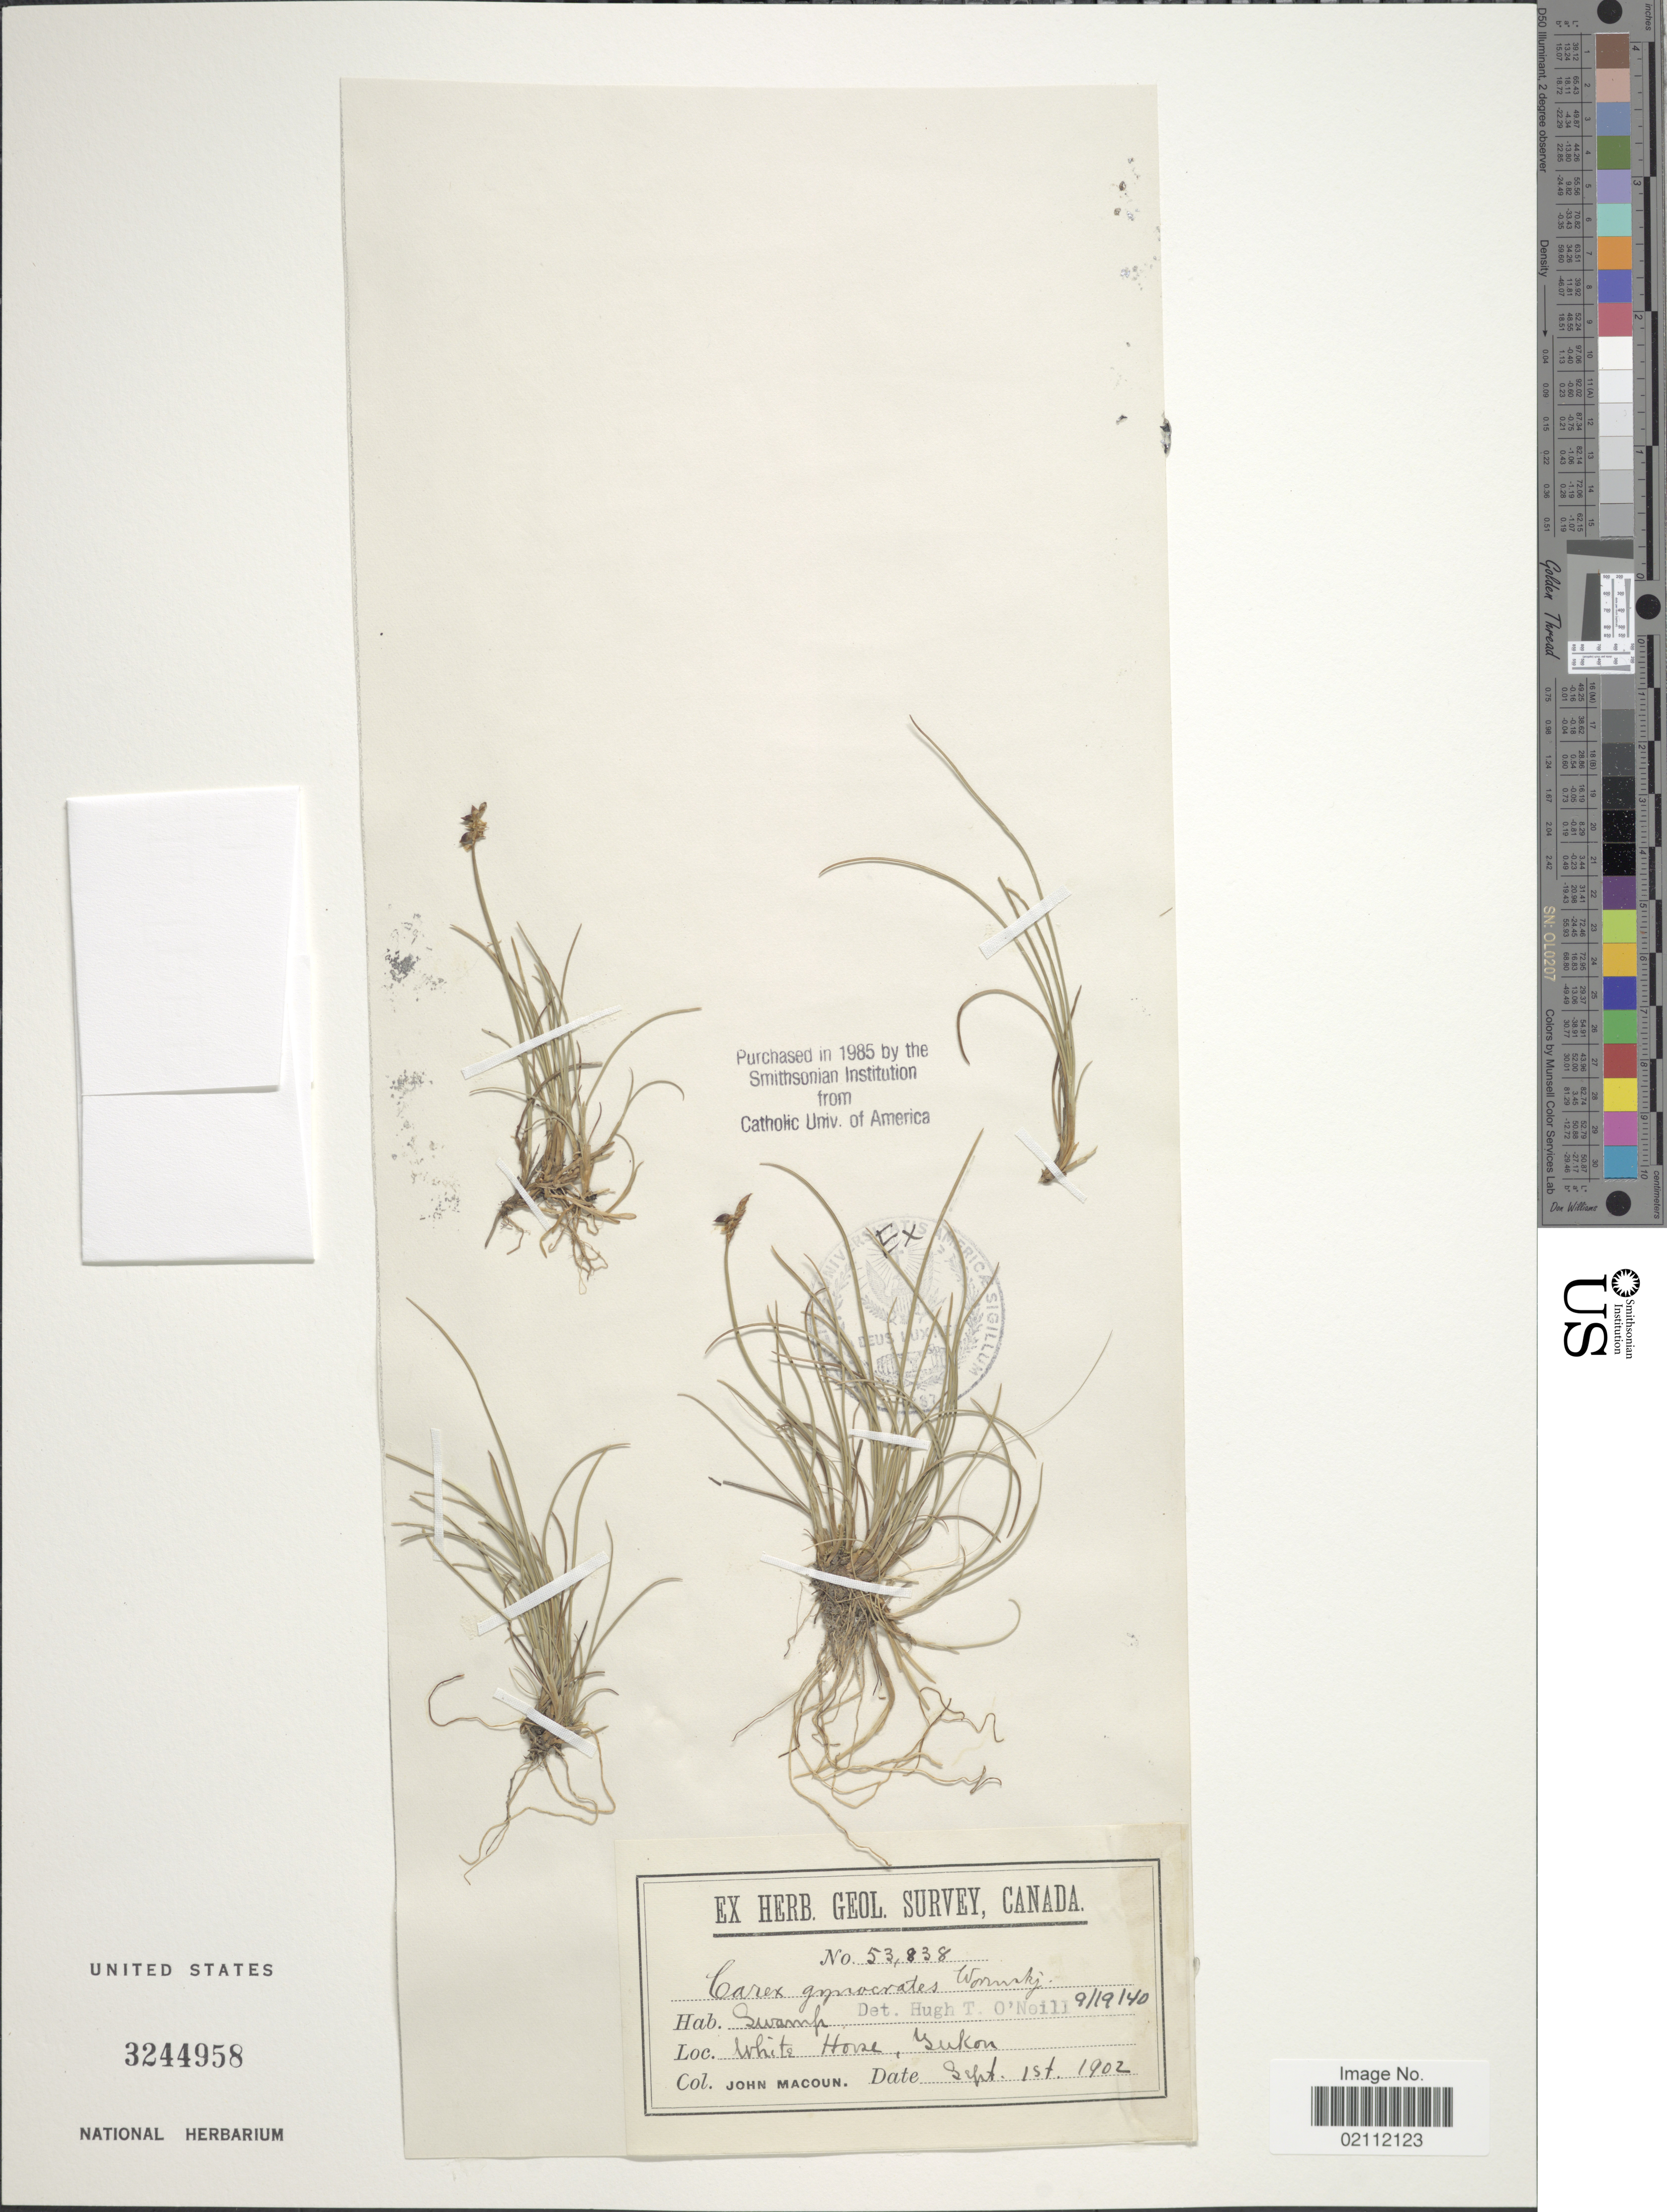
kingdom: Plantae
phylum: Tracheophyta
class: Liliopsida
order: Poales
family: Cyperaceae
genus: Carex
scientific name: Carex nardina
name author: (Hornem.) Fr.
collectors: J. Macoun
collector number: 53838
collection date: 1902-09-01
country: Canada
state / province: Yukon Territory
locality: White Horse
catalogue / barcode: US 3244958